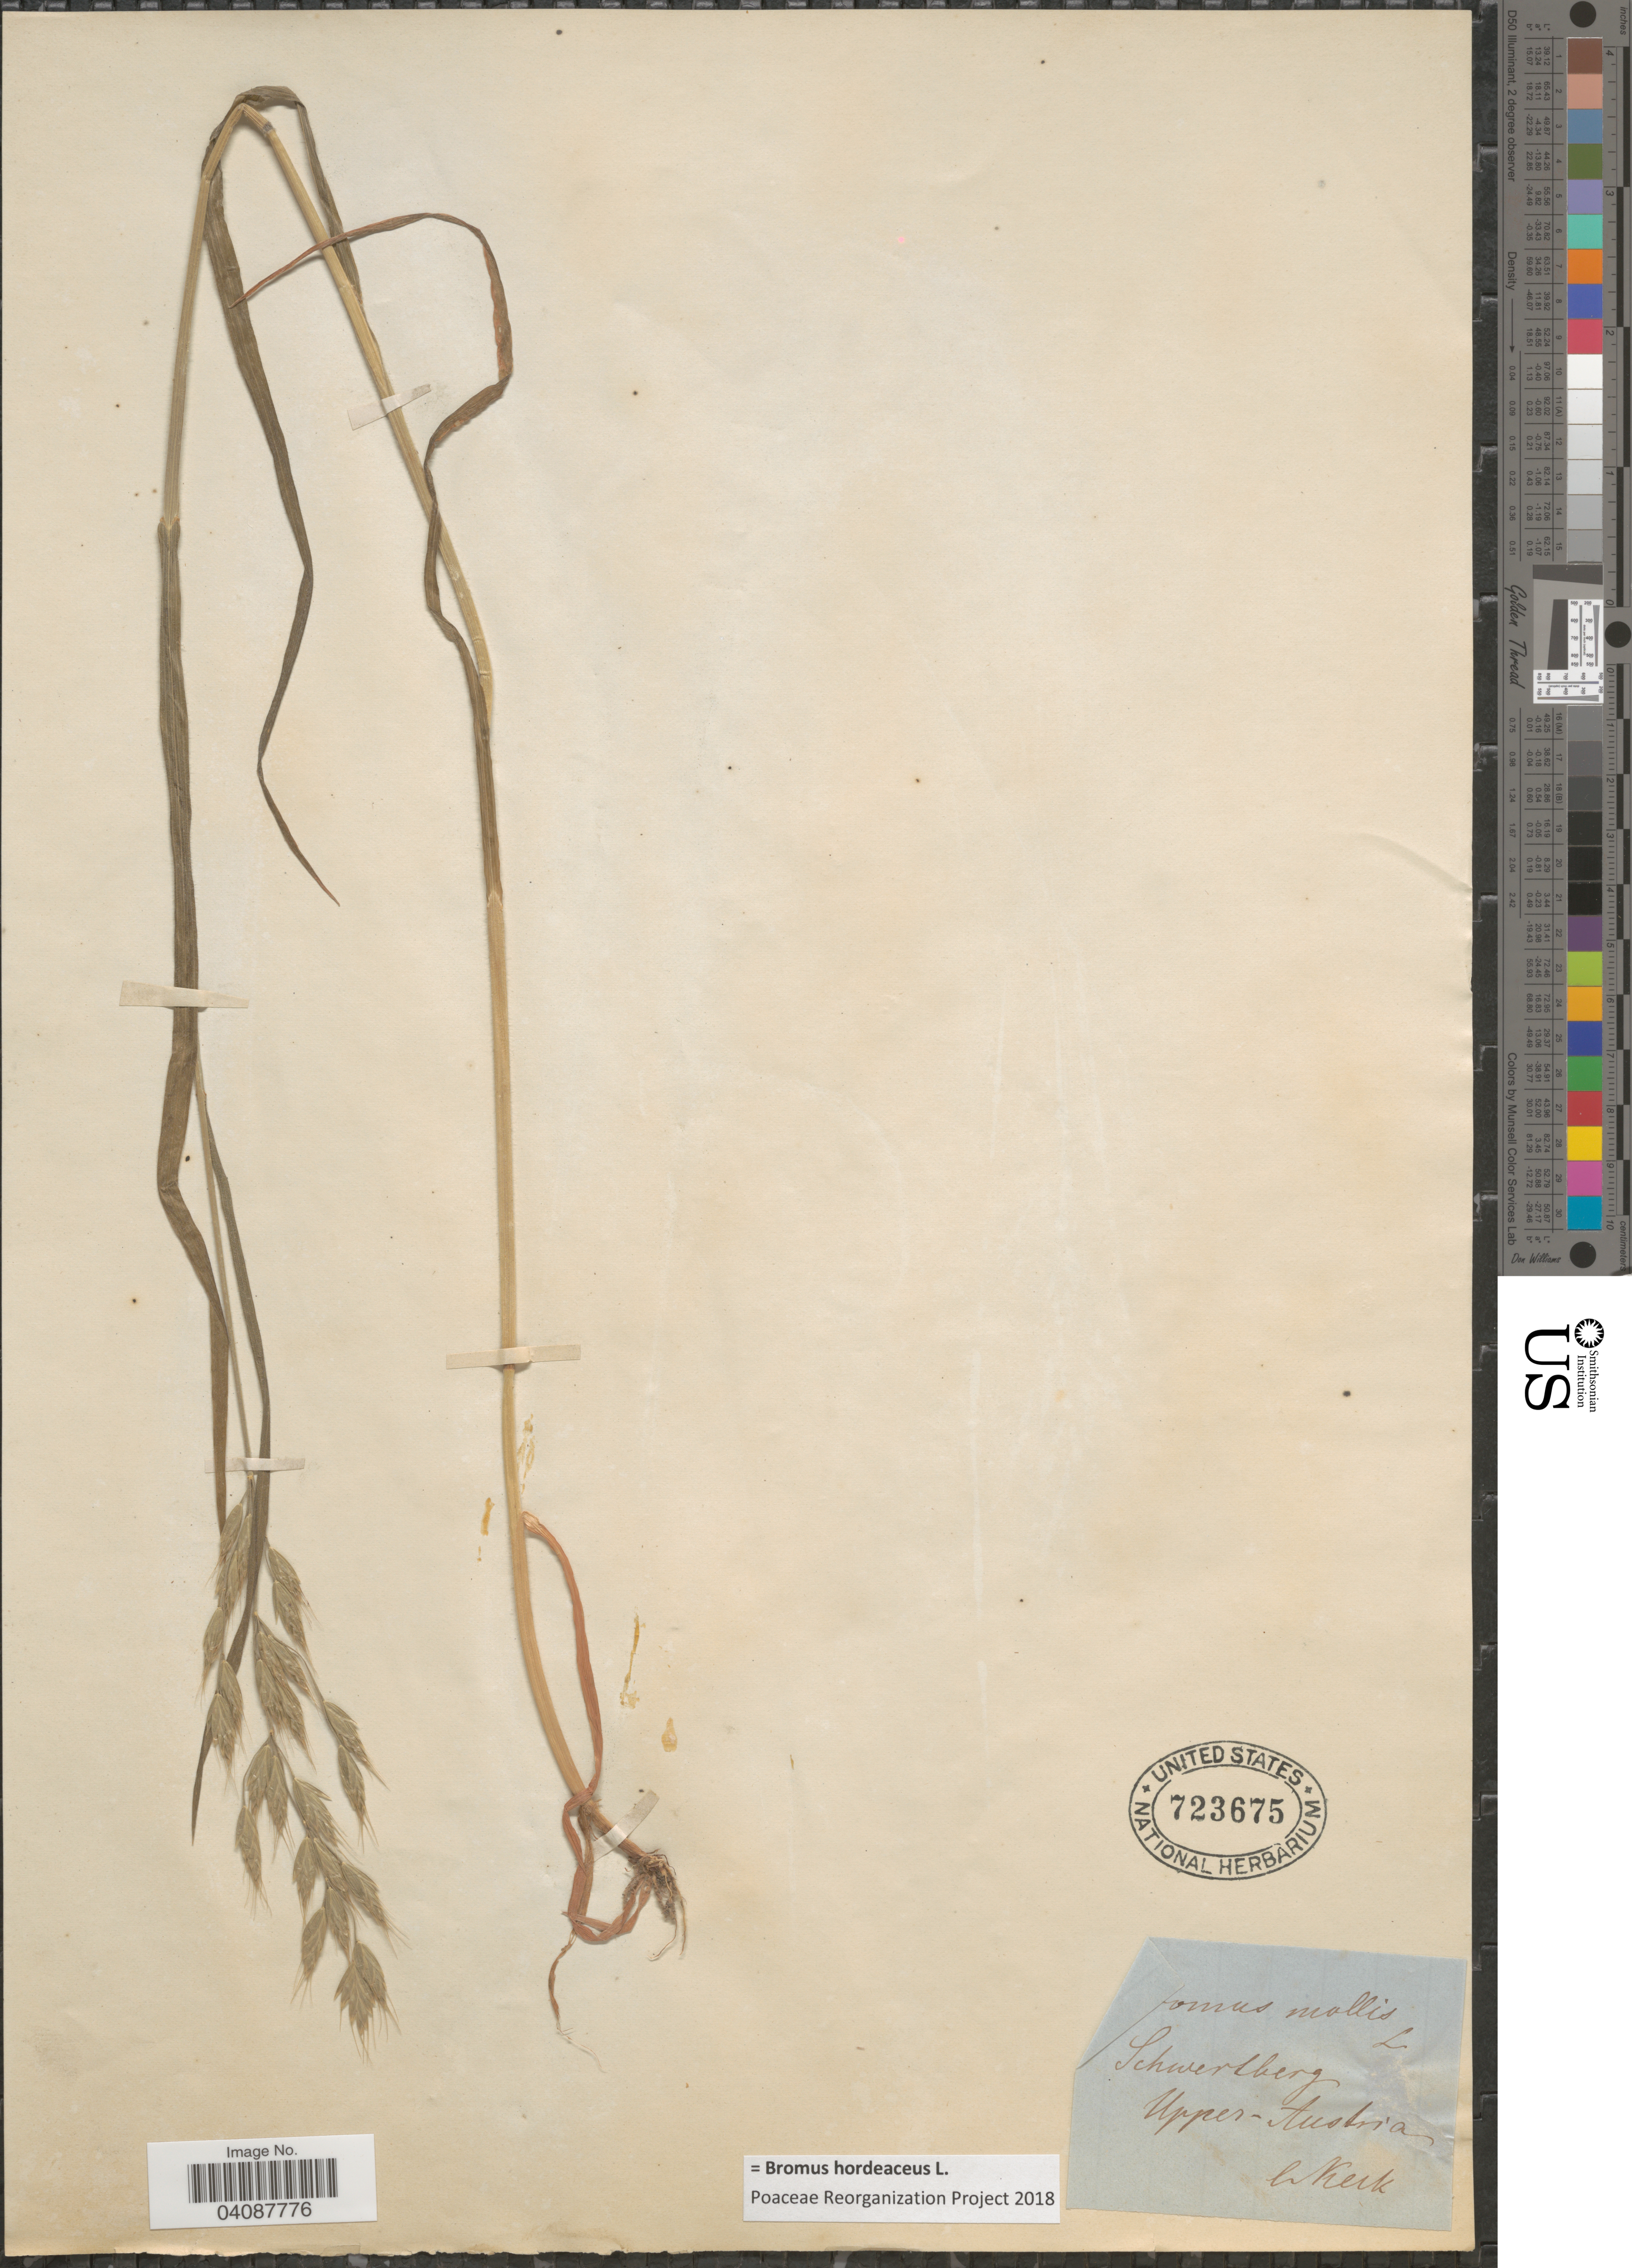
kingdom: Plantae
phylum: Tracheophyta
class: Liliopsida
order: Poales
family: Poaceae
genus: Bromus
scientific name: Bromus hordeaceus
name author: L.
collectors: C. Keck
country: Austria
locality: Schwerlberg. Upper-Austria.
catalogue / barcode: US 723675